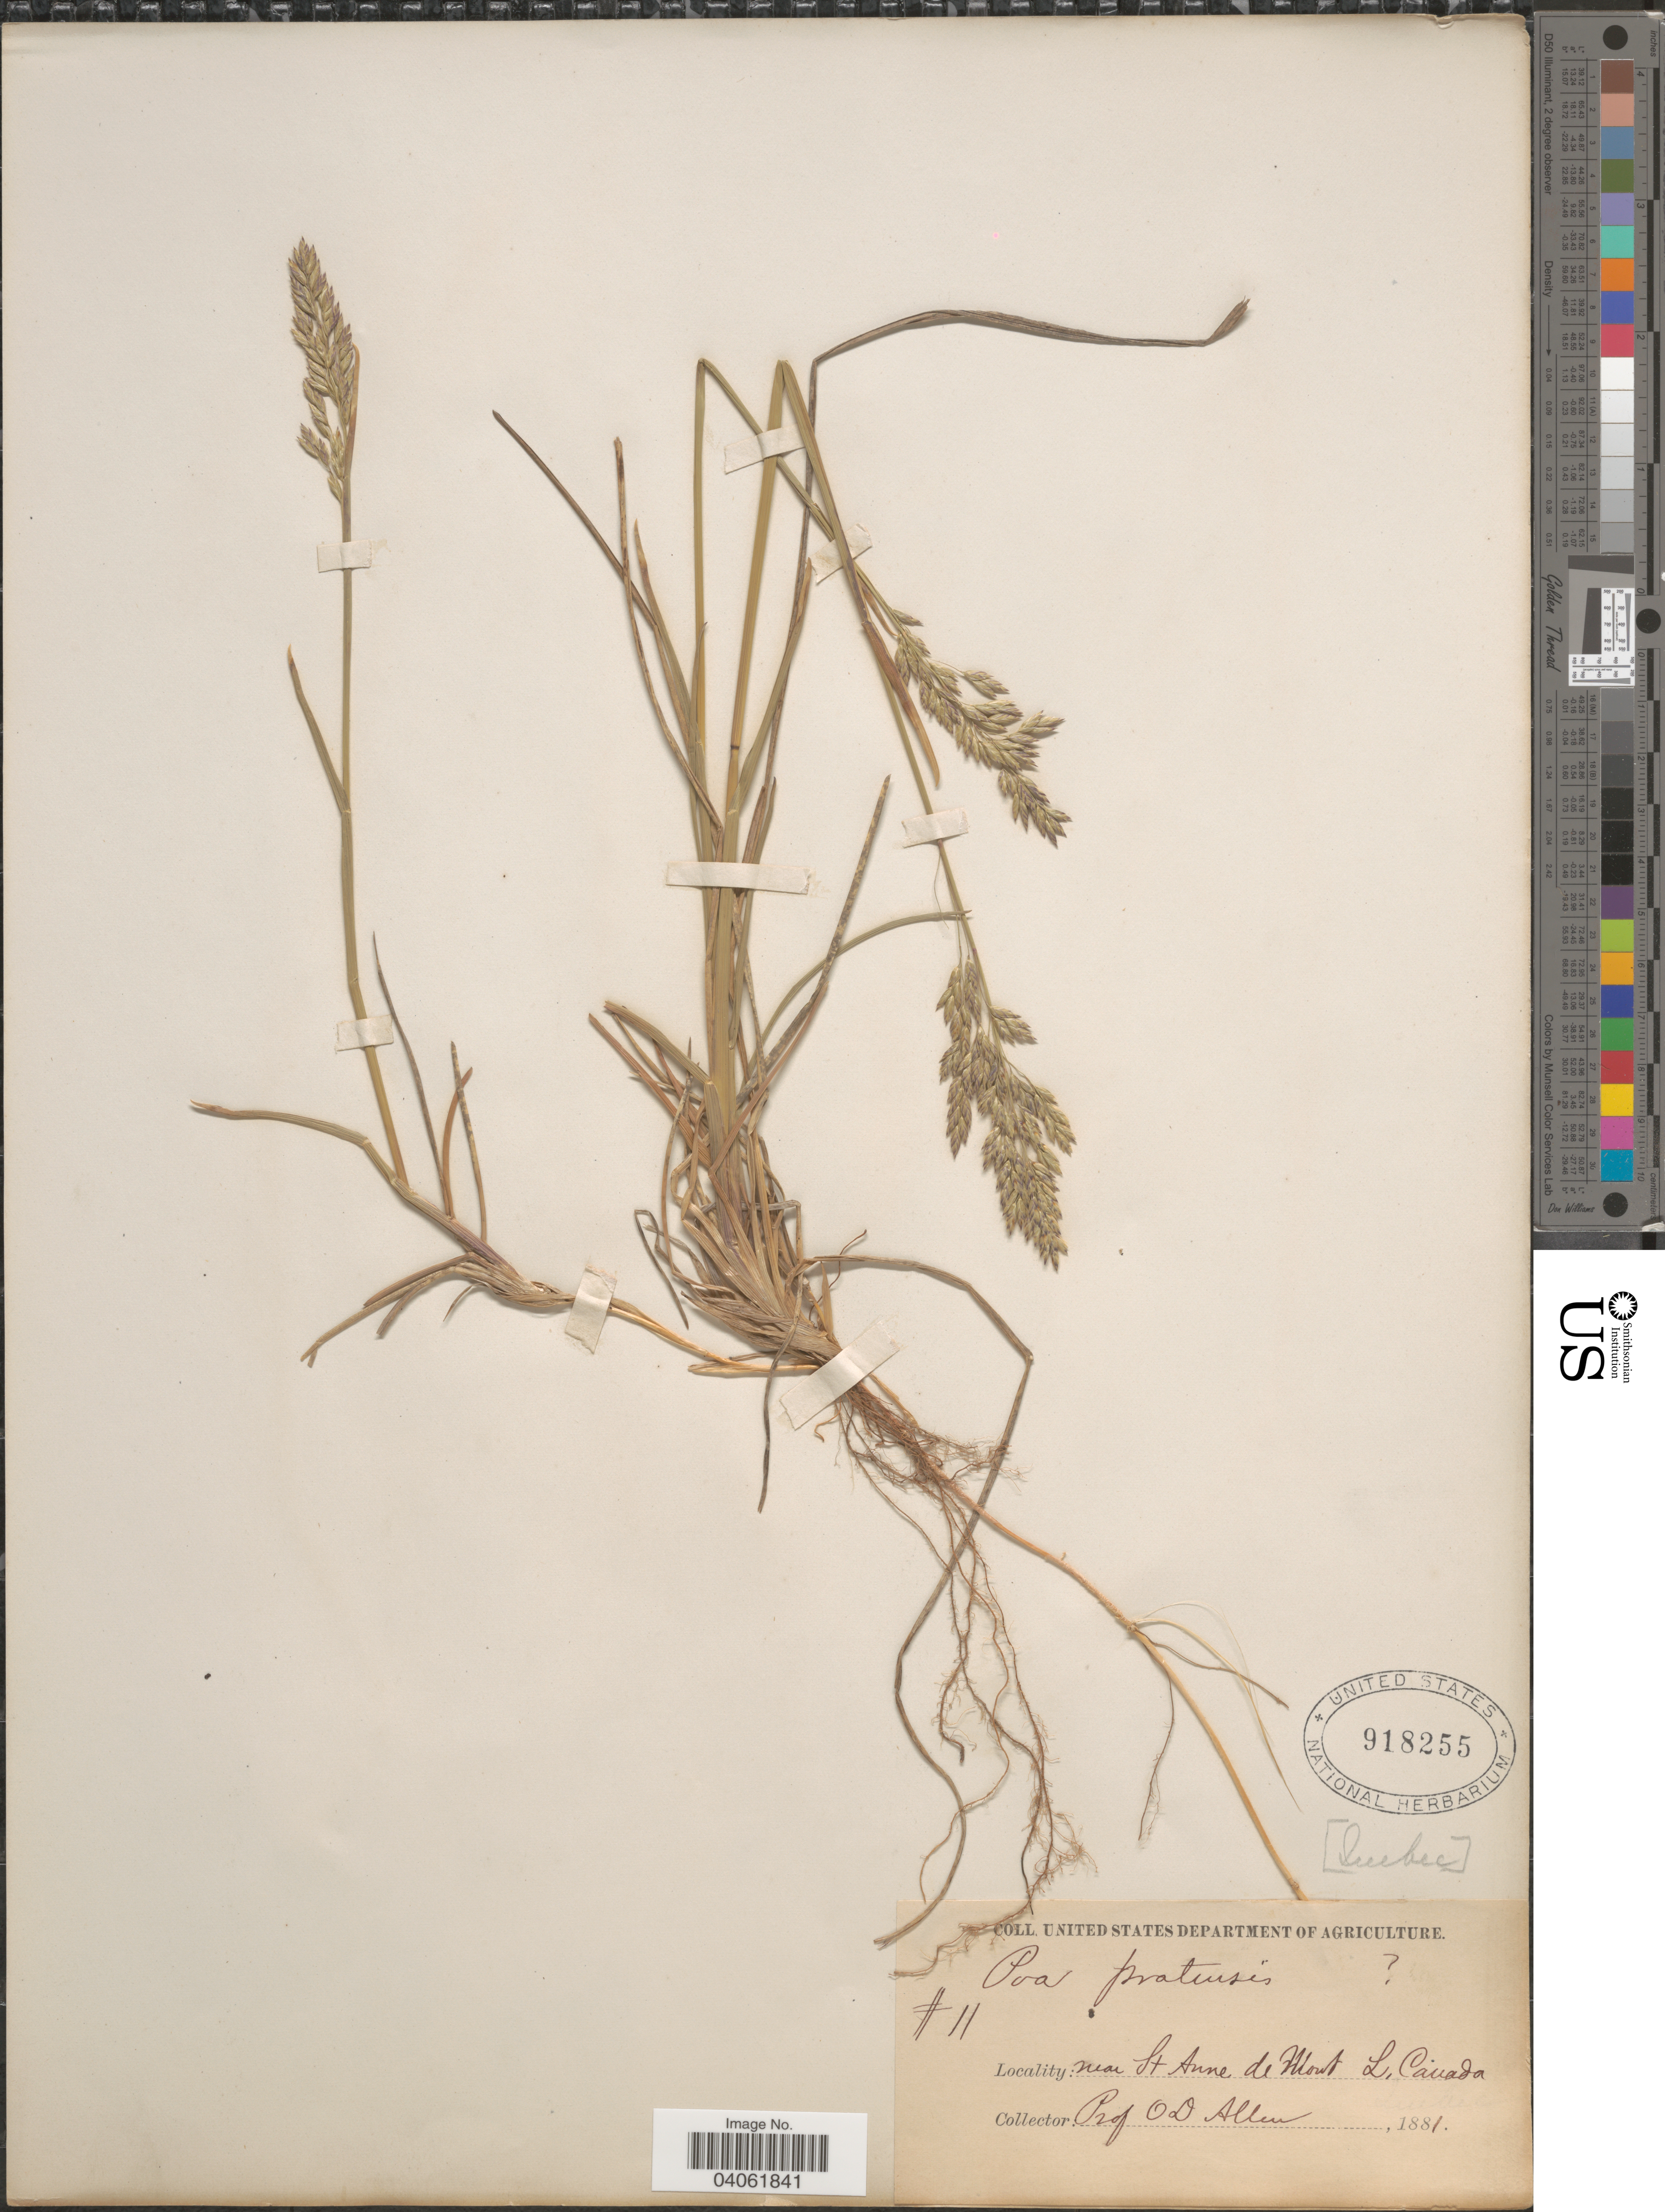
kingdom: Plantae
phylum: Tracheophyta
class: Liliopsida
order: Poales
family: Poaceae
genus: Poa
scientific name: Poa pratensis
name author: L.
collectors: O. D. Allen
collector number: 11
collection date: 1881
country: Canada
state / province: Quebec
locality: Near St Anne de Mont L. Canada.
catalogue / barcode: US 918255